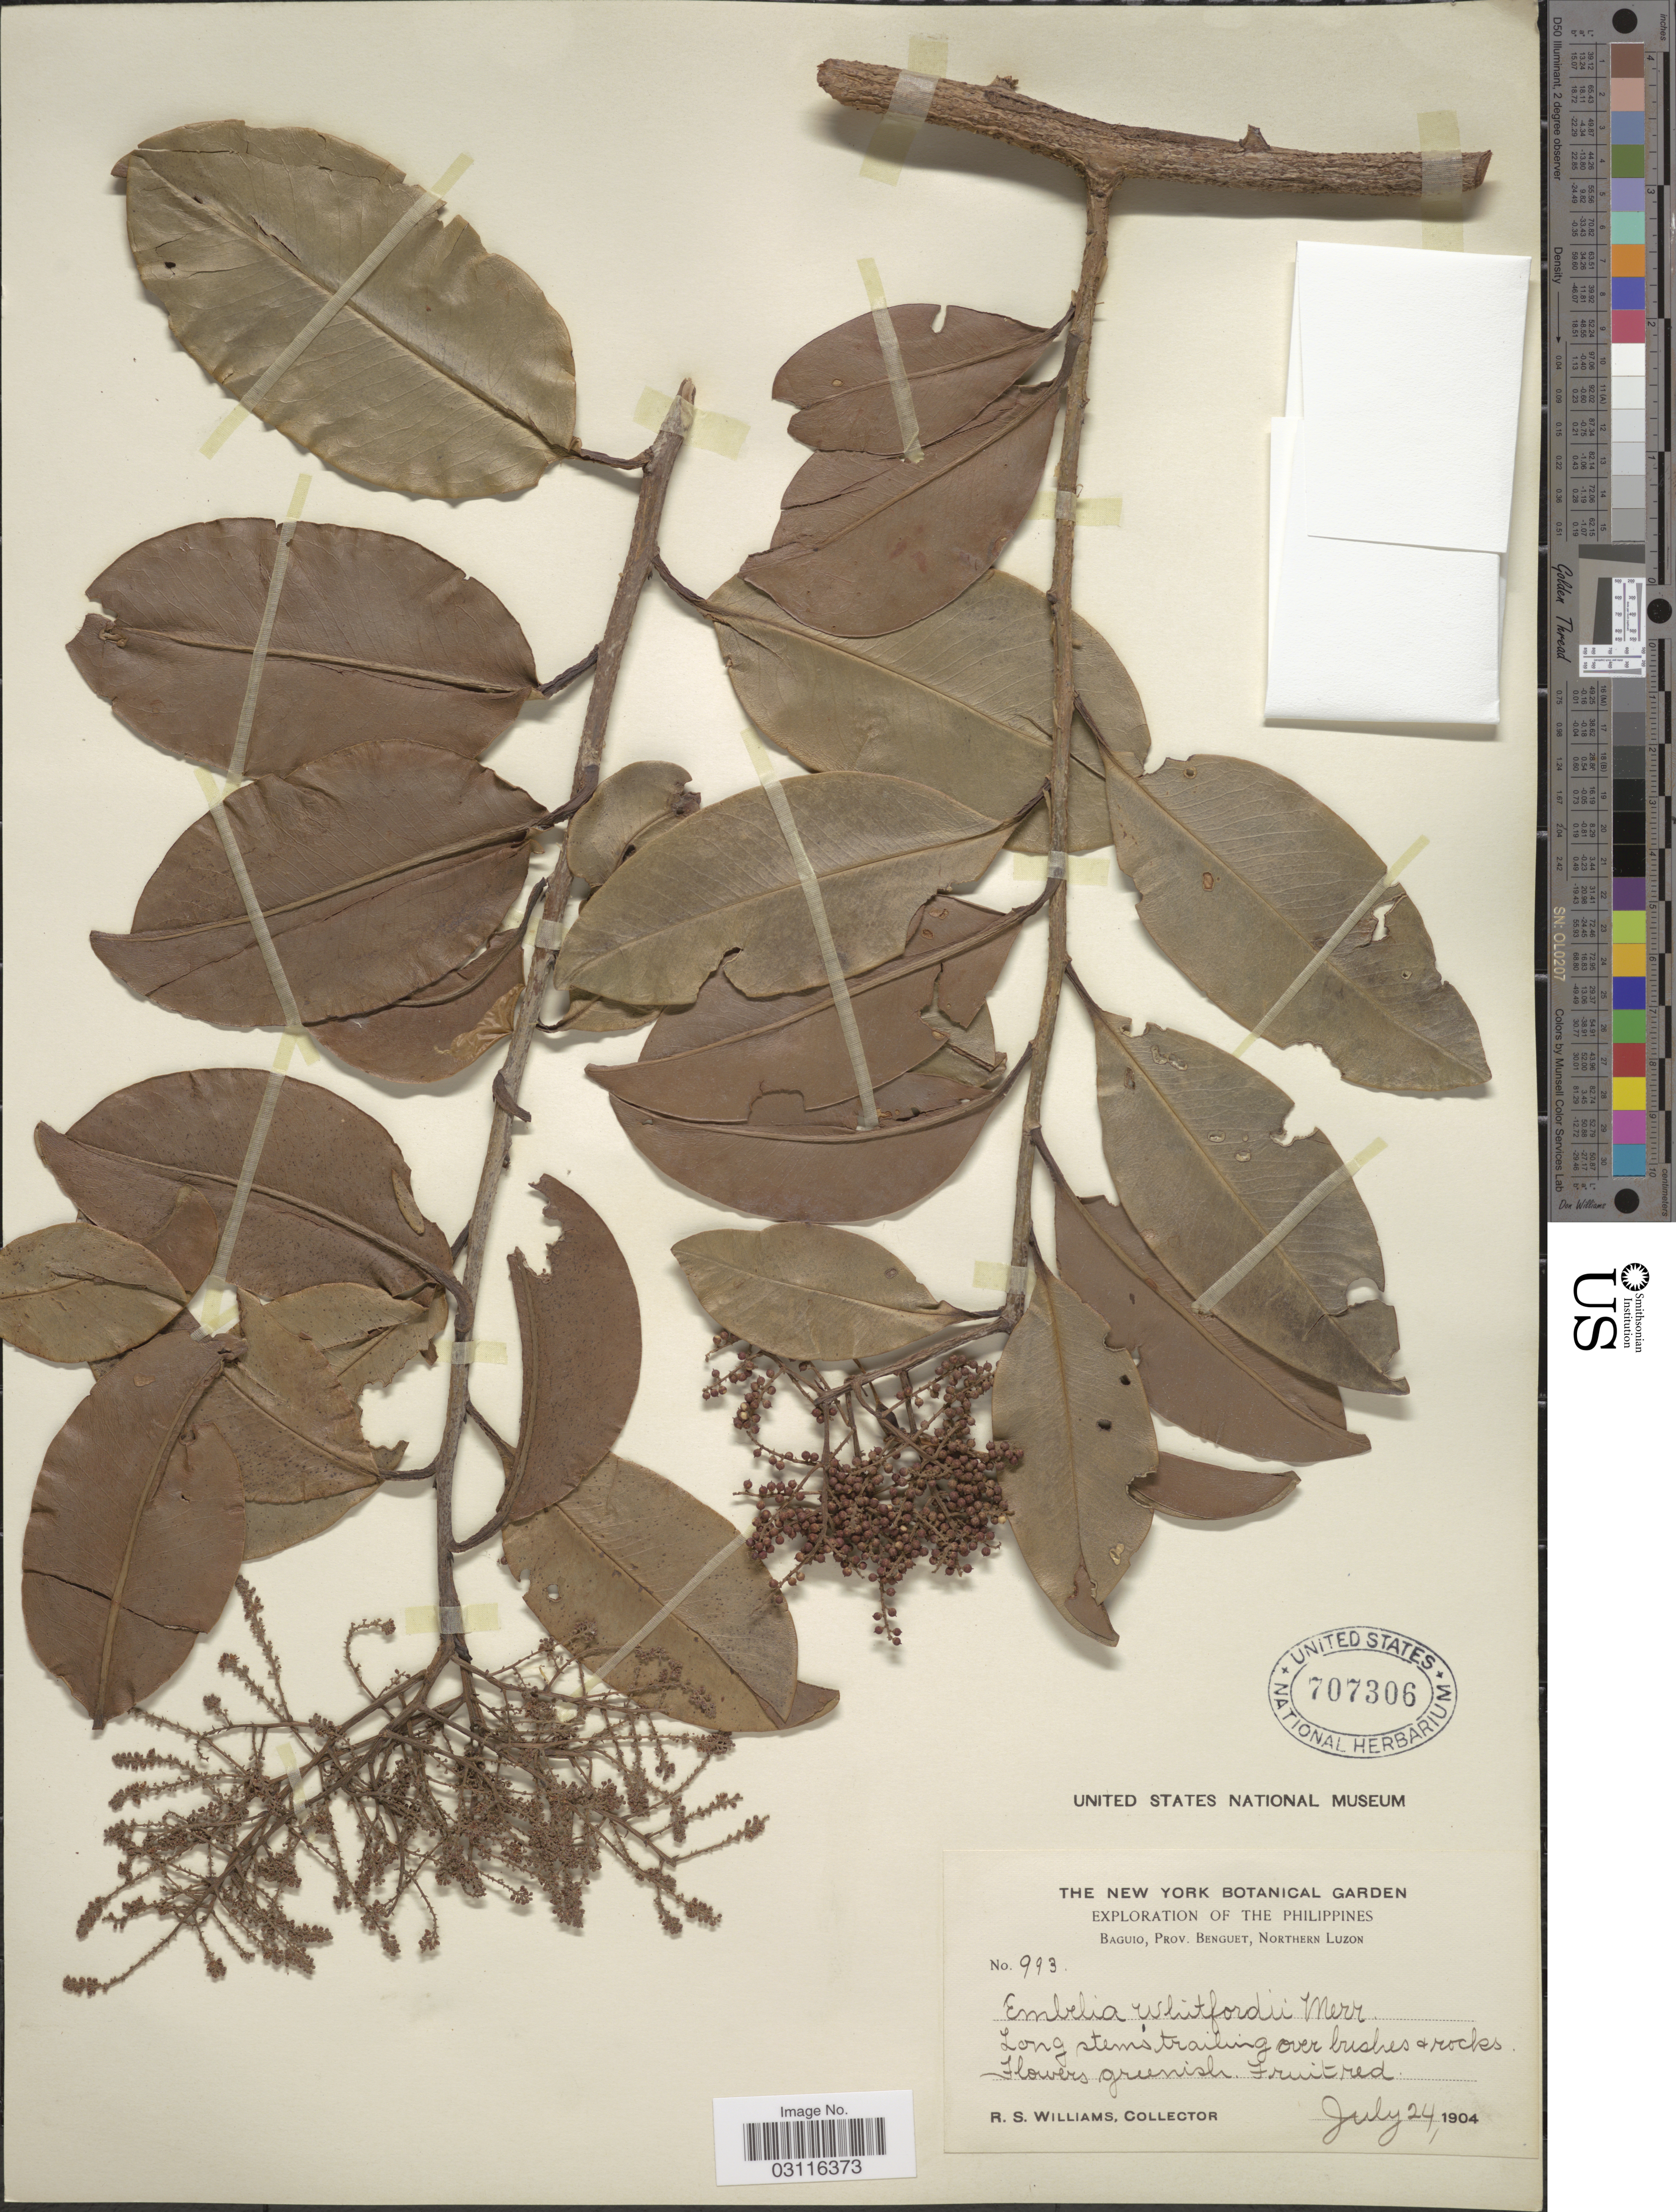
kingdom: Plantae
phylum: Tracheophyta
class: Magnoliopsida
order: Ericales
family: Primulaceae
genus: Embelia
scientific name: Embelia whitfordii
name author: Merr.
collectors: R. S. Williams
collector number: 993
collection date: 1904-07-24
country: Philippines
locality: Baguio, Prov. Benguet, Northern Luzon.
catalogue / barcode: US 707306